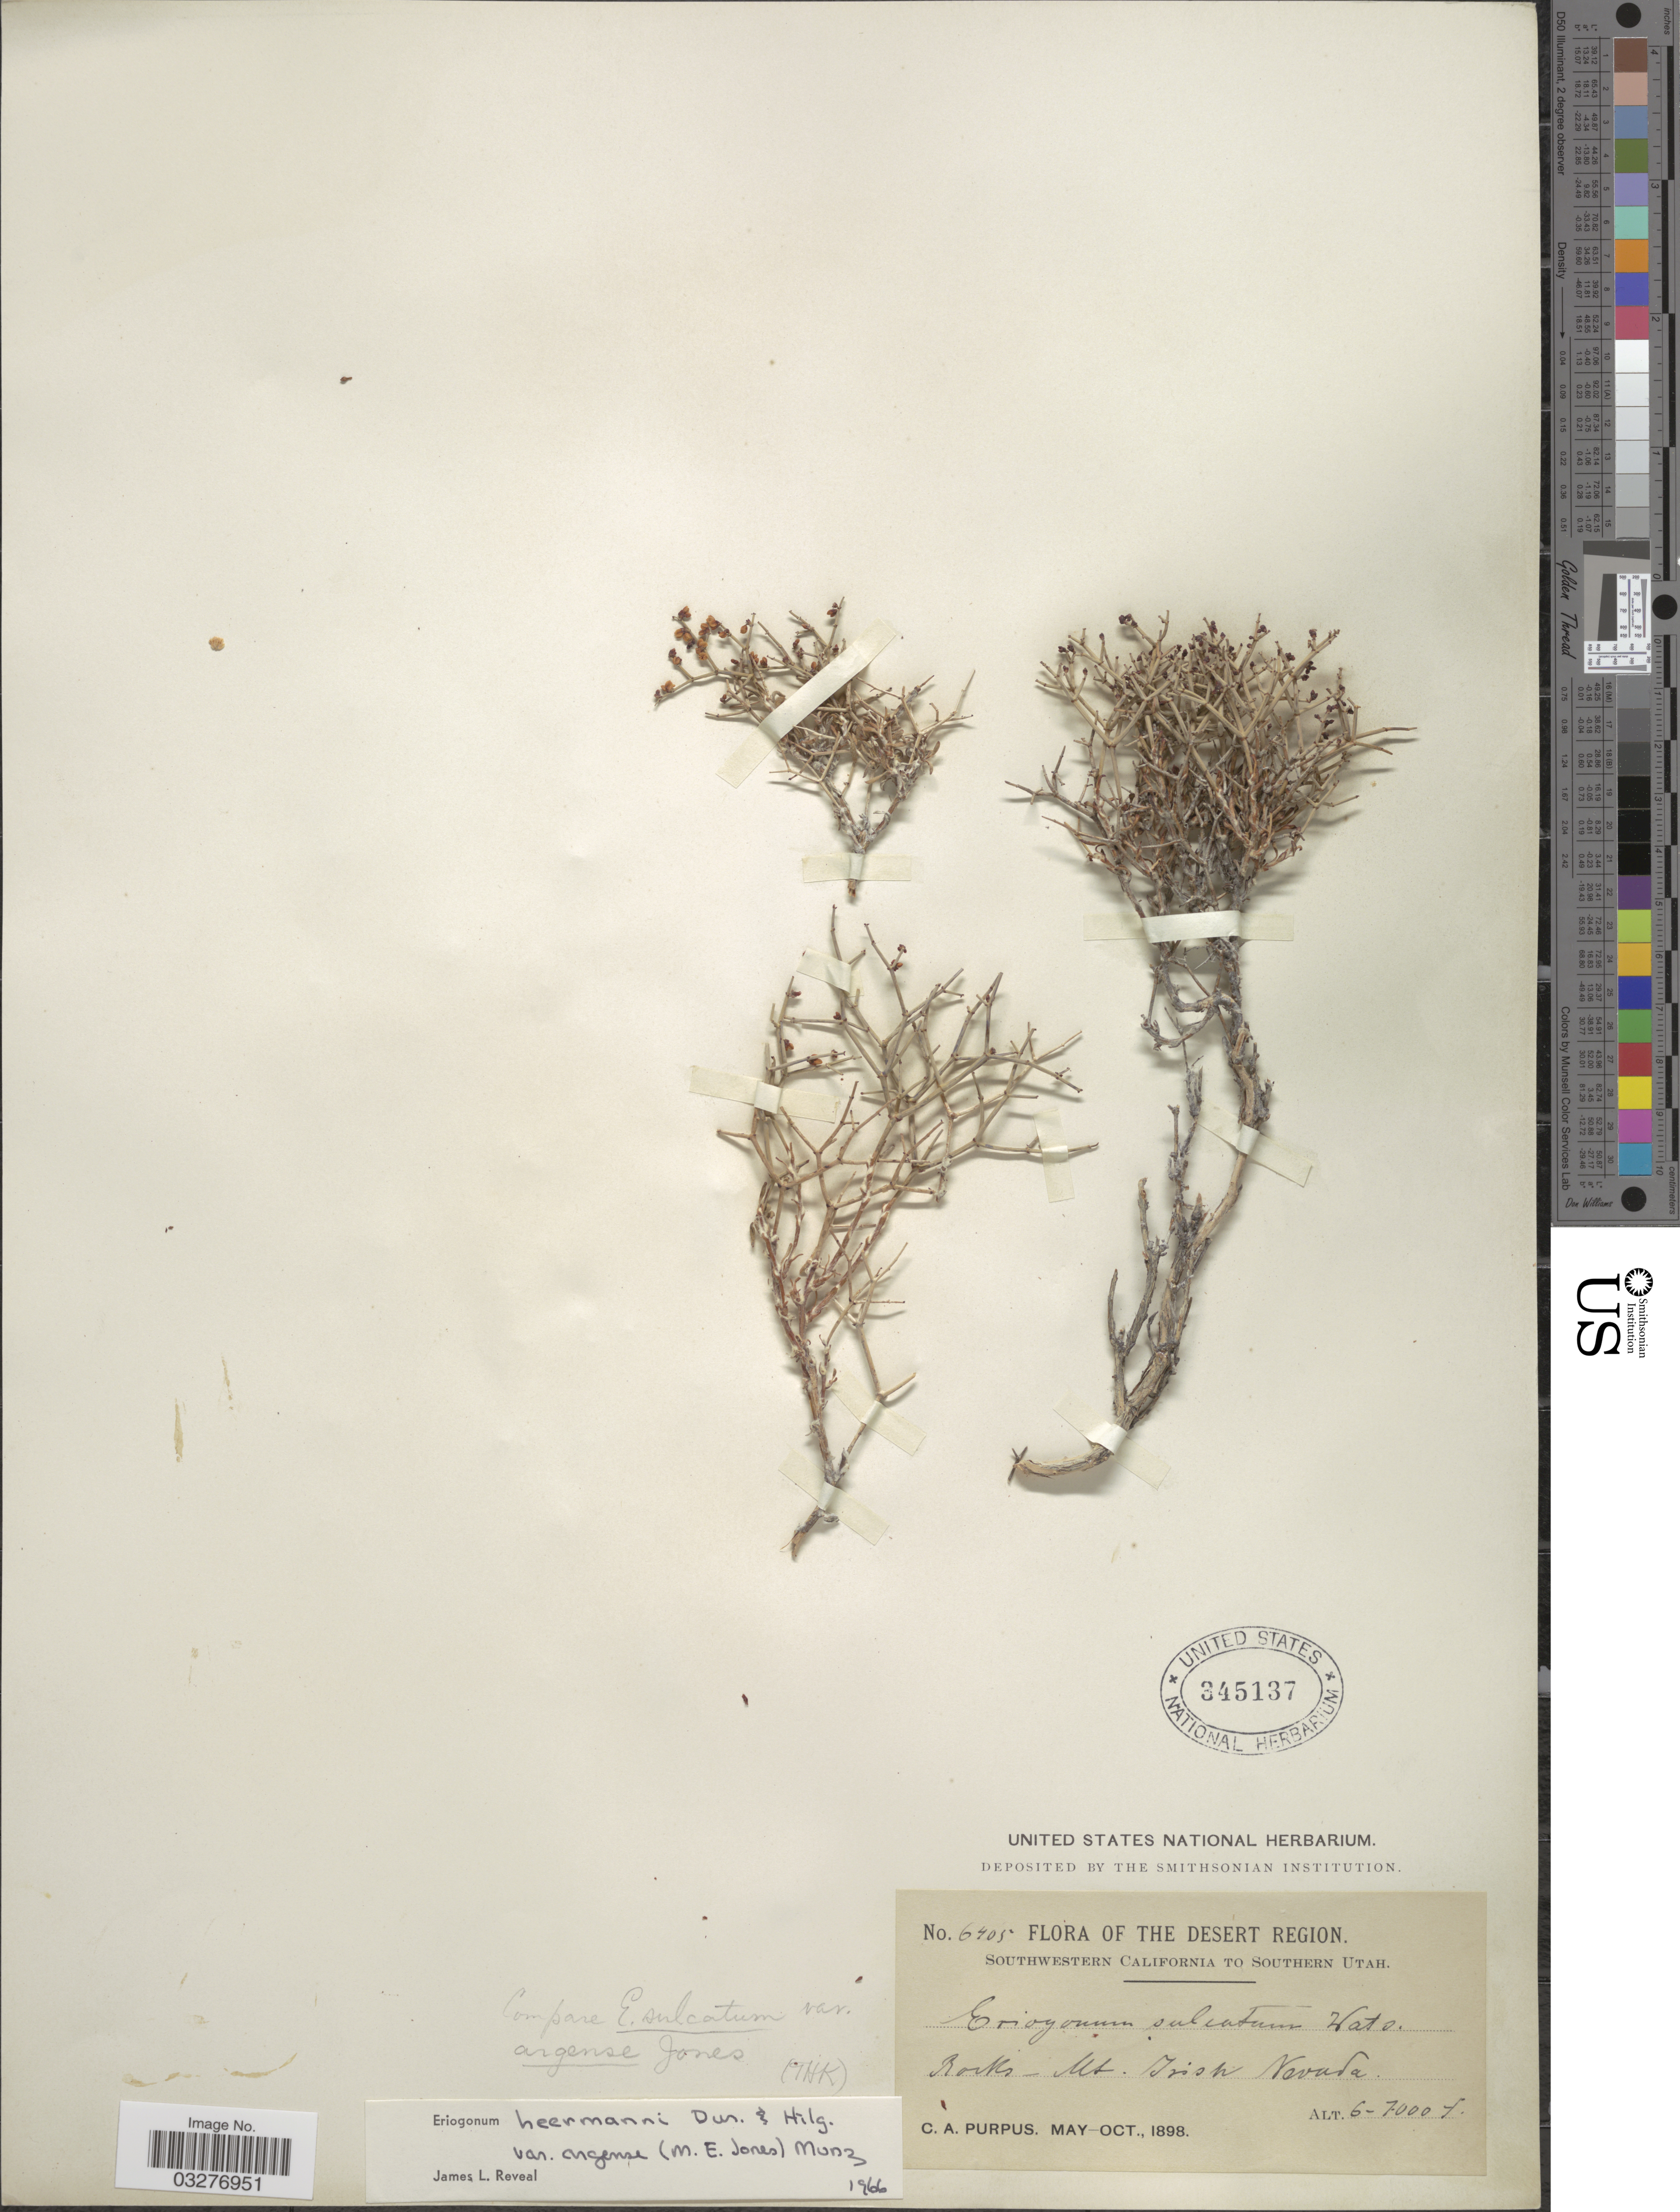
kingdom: Plantae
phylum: Tracheophyta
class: Magnoliopsida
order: Caryophyllales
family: Polygonaceae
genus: Eriogonum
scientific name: Eriogonum heermannii var. argense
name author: (M.E. Jones) Munz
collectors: C. A. Purpus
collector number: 6405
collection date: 1898-05/1898-10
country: United States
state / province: Nevada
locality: Mt. Irish.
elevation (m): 1829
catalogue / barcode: US 345137